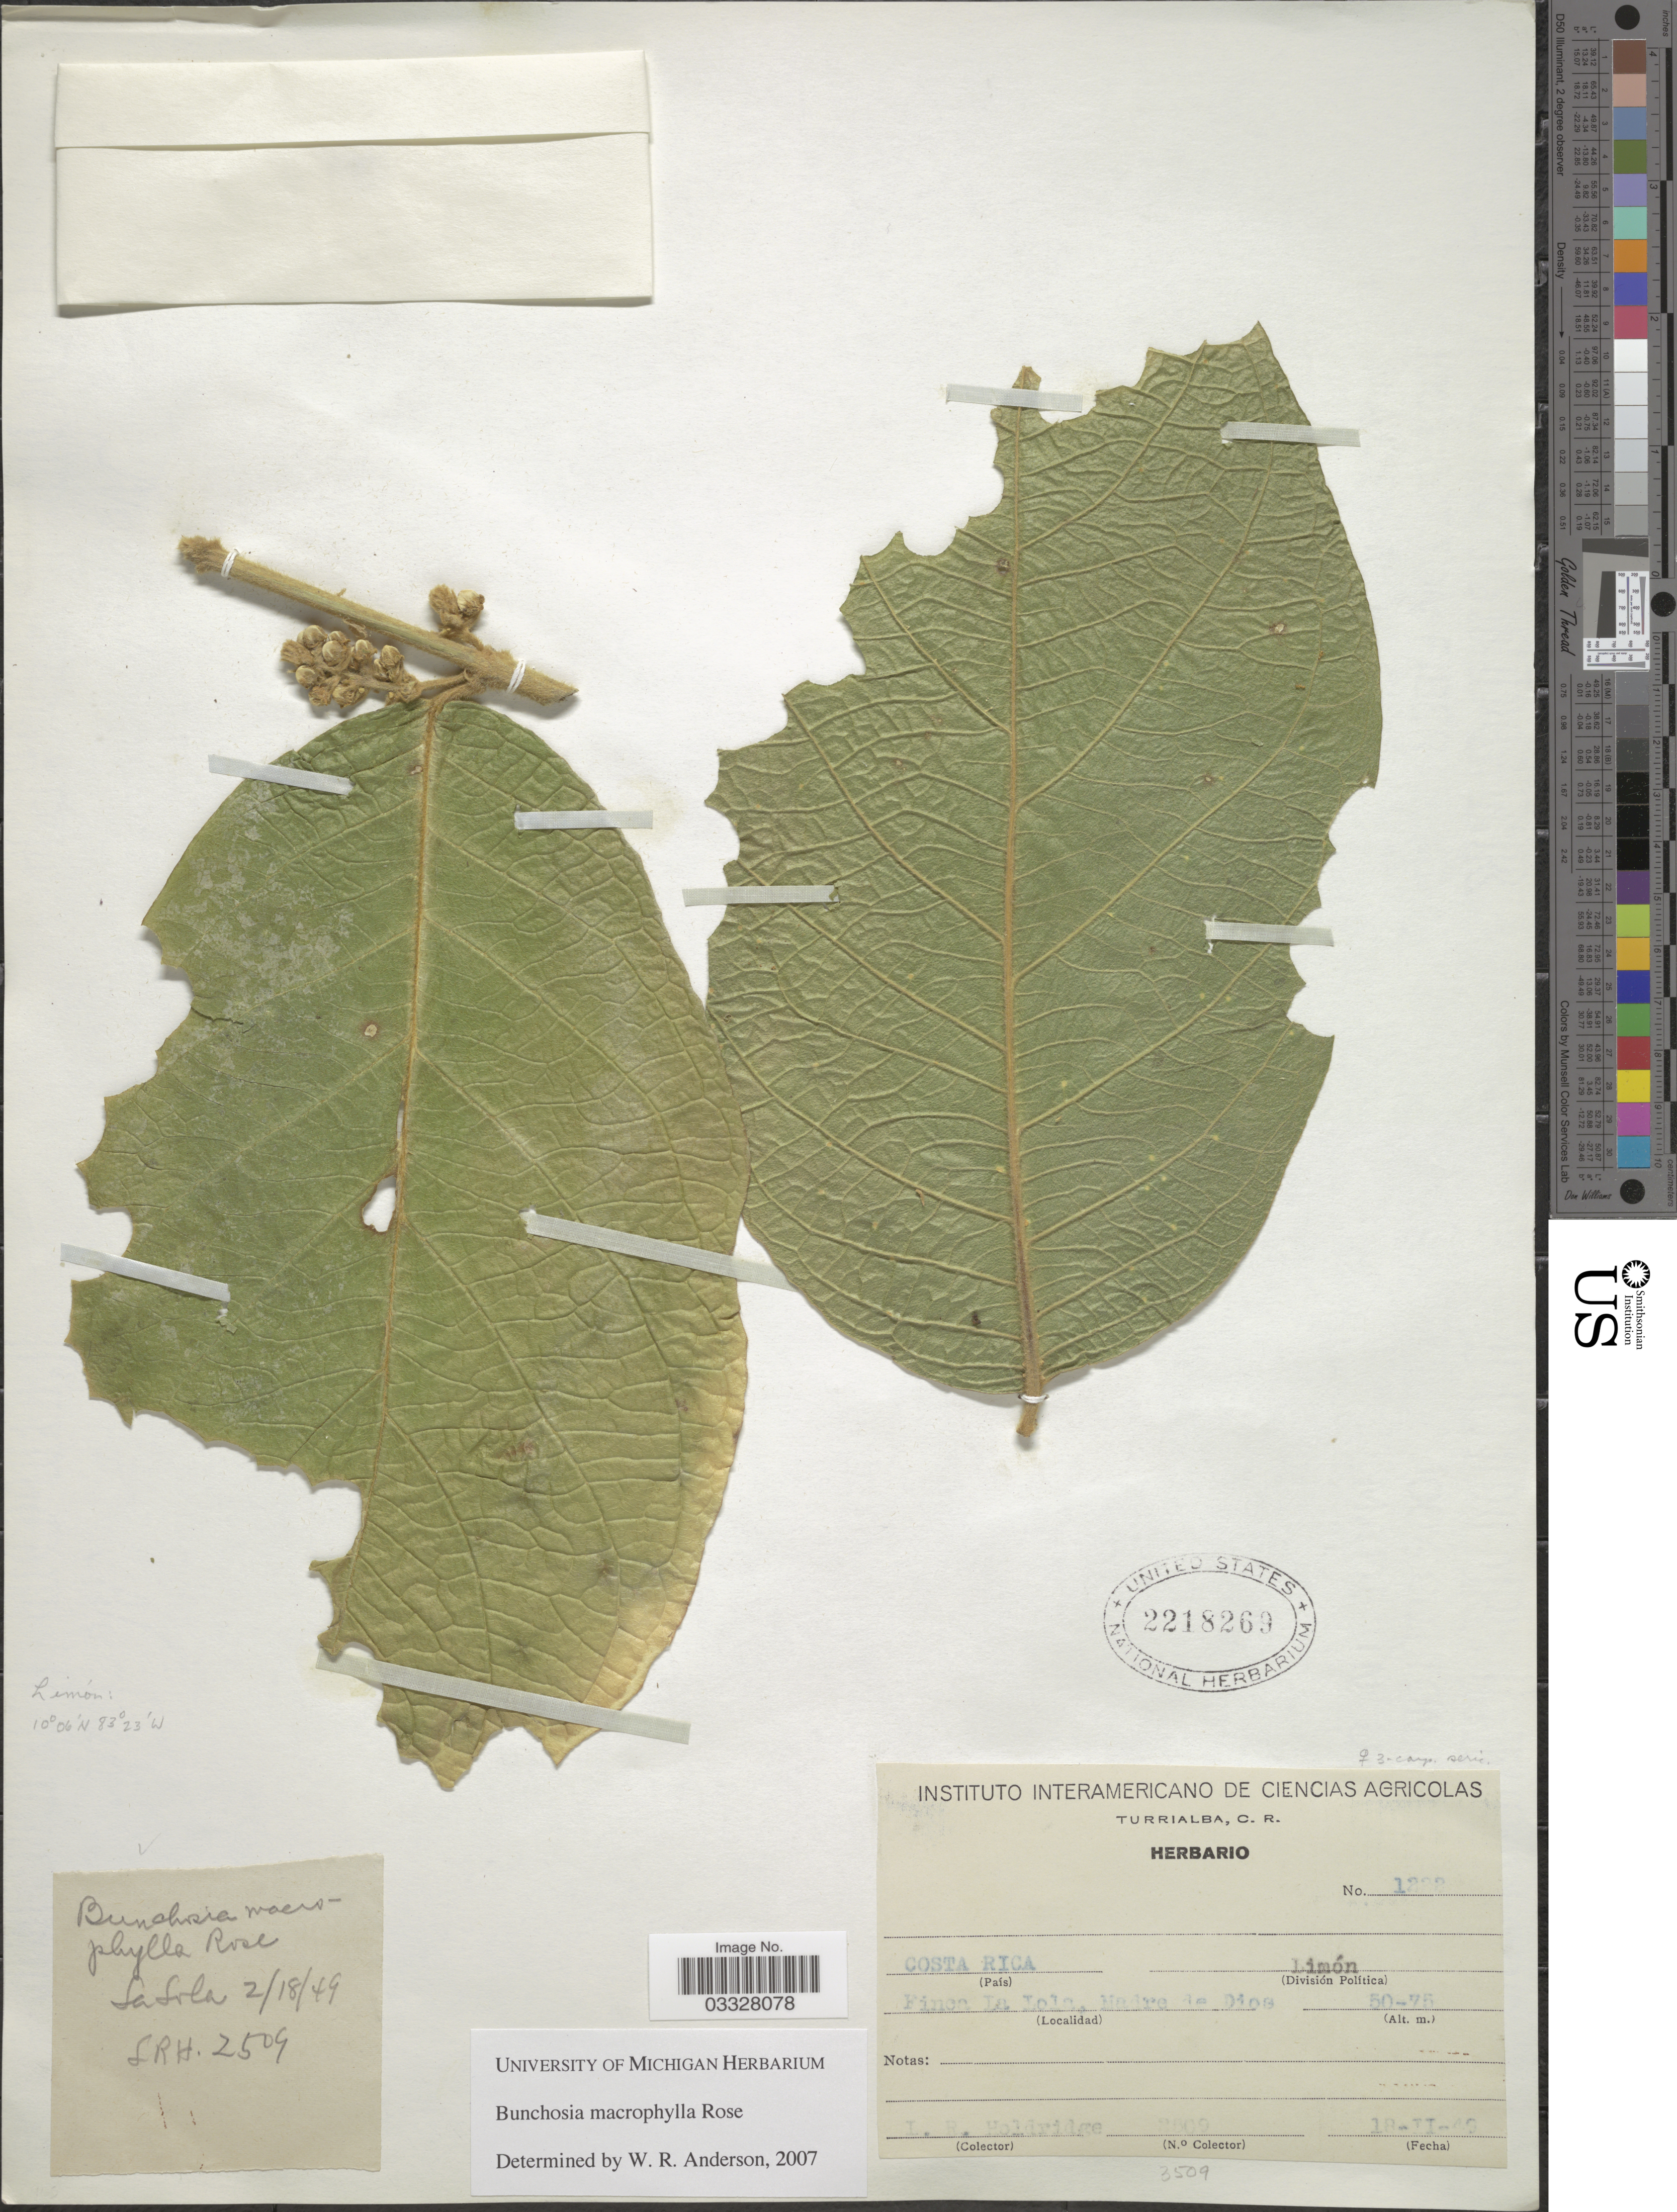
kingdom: Plantae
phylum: Tracheophyta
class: Magnoliopsida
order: Malpighiales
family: Malpighiaceae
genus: Bunchosia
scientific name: Bunchosia macrophylla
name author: Rose ex Donn. Sm. in Pittier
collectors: L. Holdridge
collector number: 3509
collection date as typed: Transcribed d/m/y: 18/2/49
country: Costa Rica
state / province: Limón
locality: Finca La Lola, Madre de Dios.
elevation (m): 50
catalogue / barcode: US 2218269